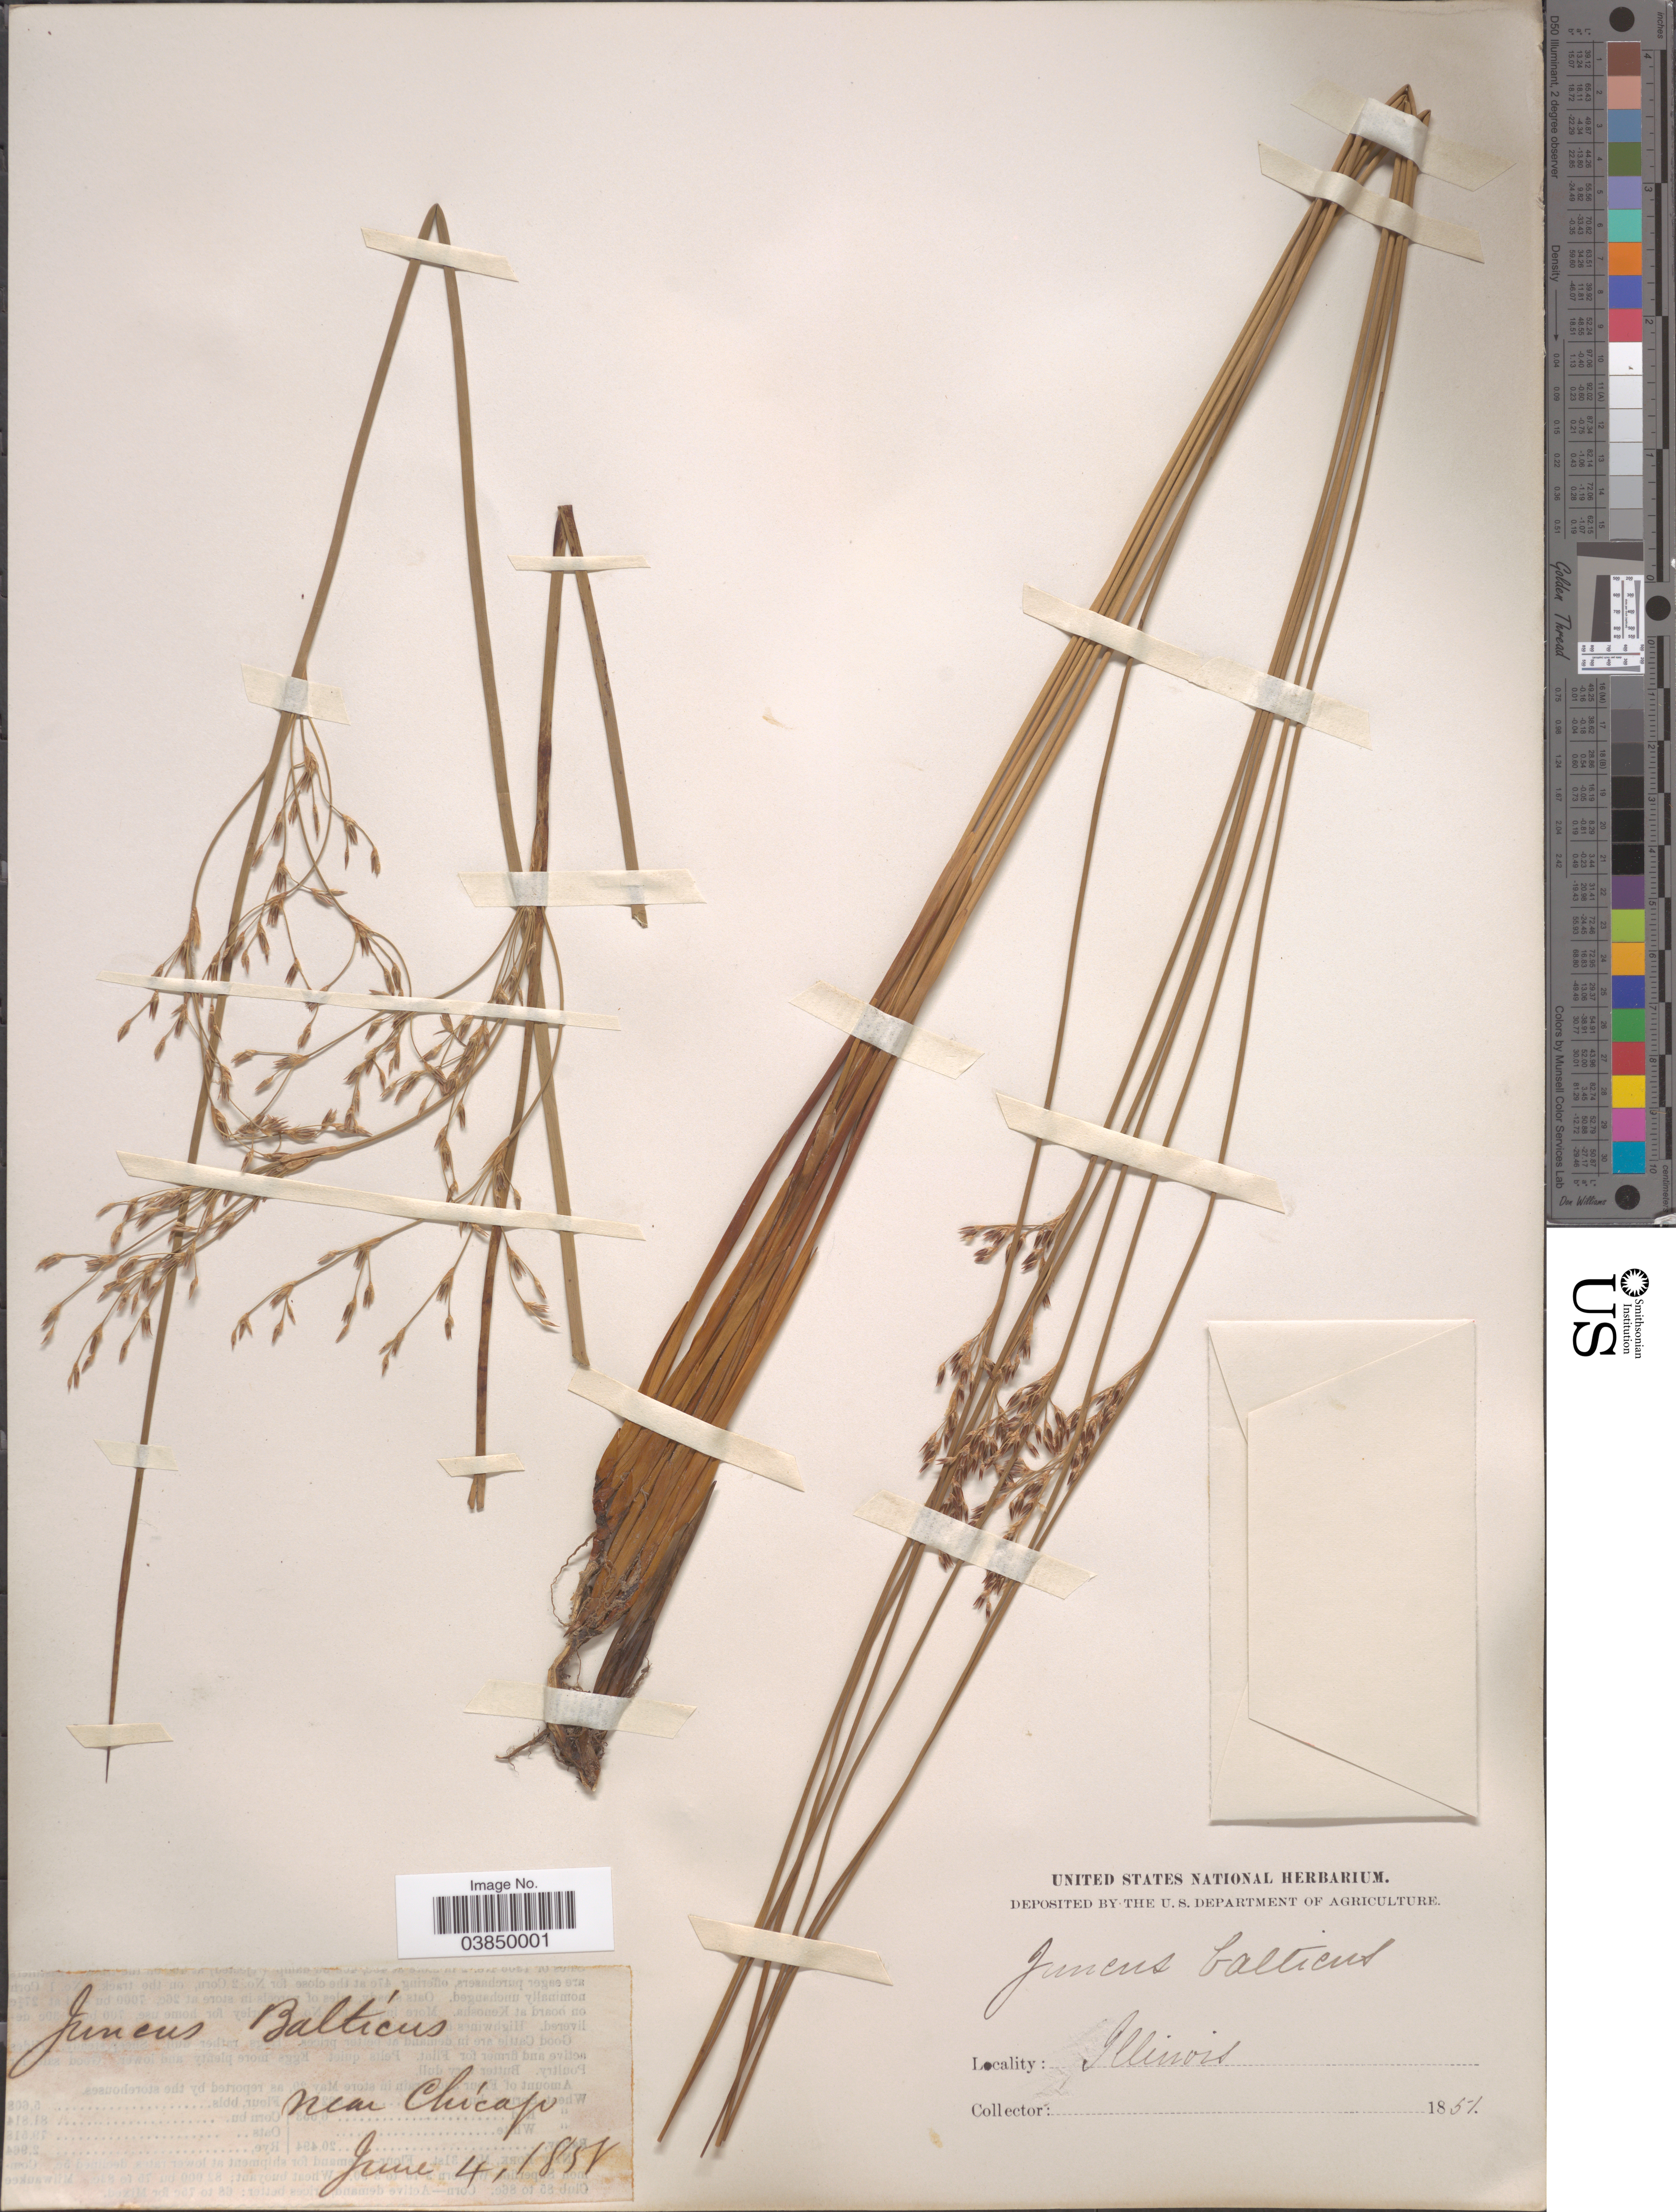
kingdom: Plantae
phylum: Tracheophyta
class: Liliopsida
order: Poales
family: Juncaceae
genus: Juncus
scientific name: Juncus balticus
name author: Willd.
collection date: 1851-06-04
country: United States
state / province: Illinois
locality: Near Chicago.